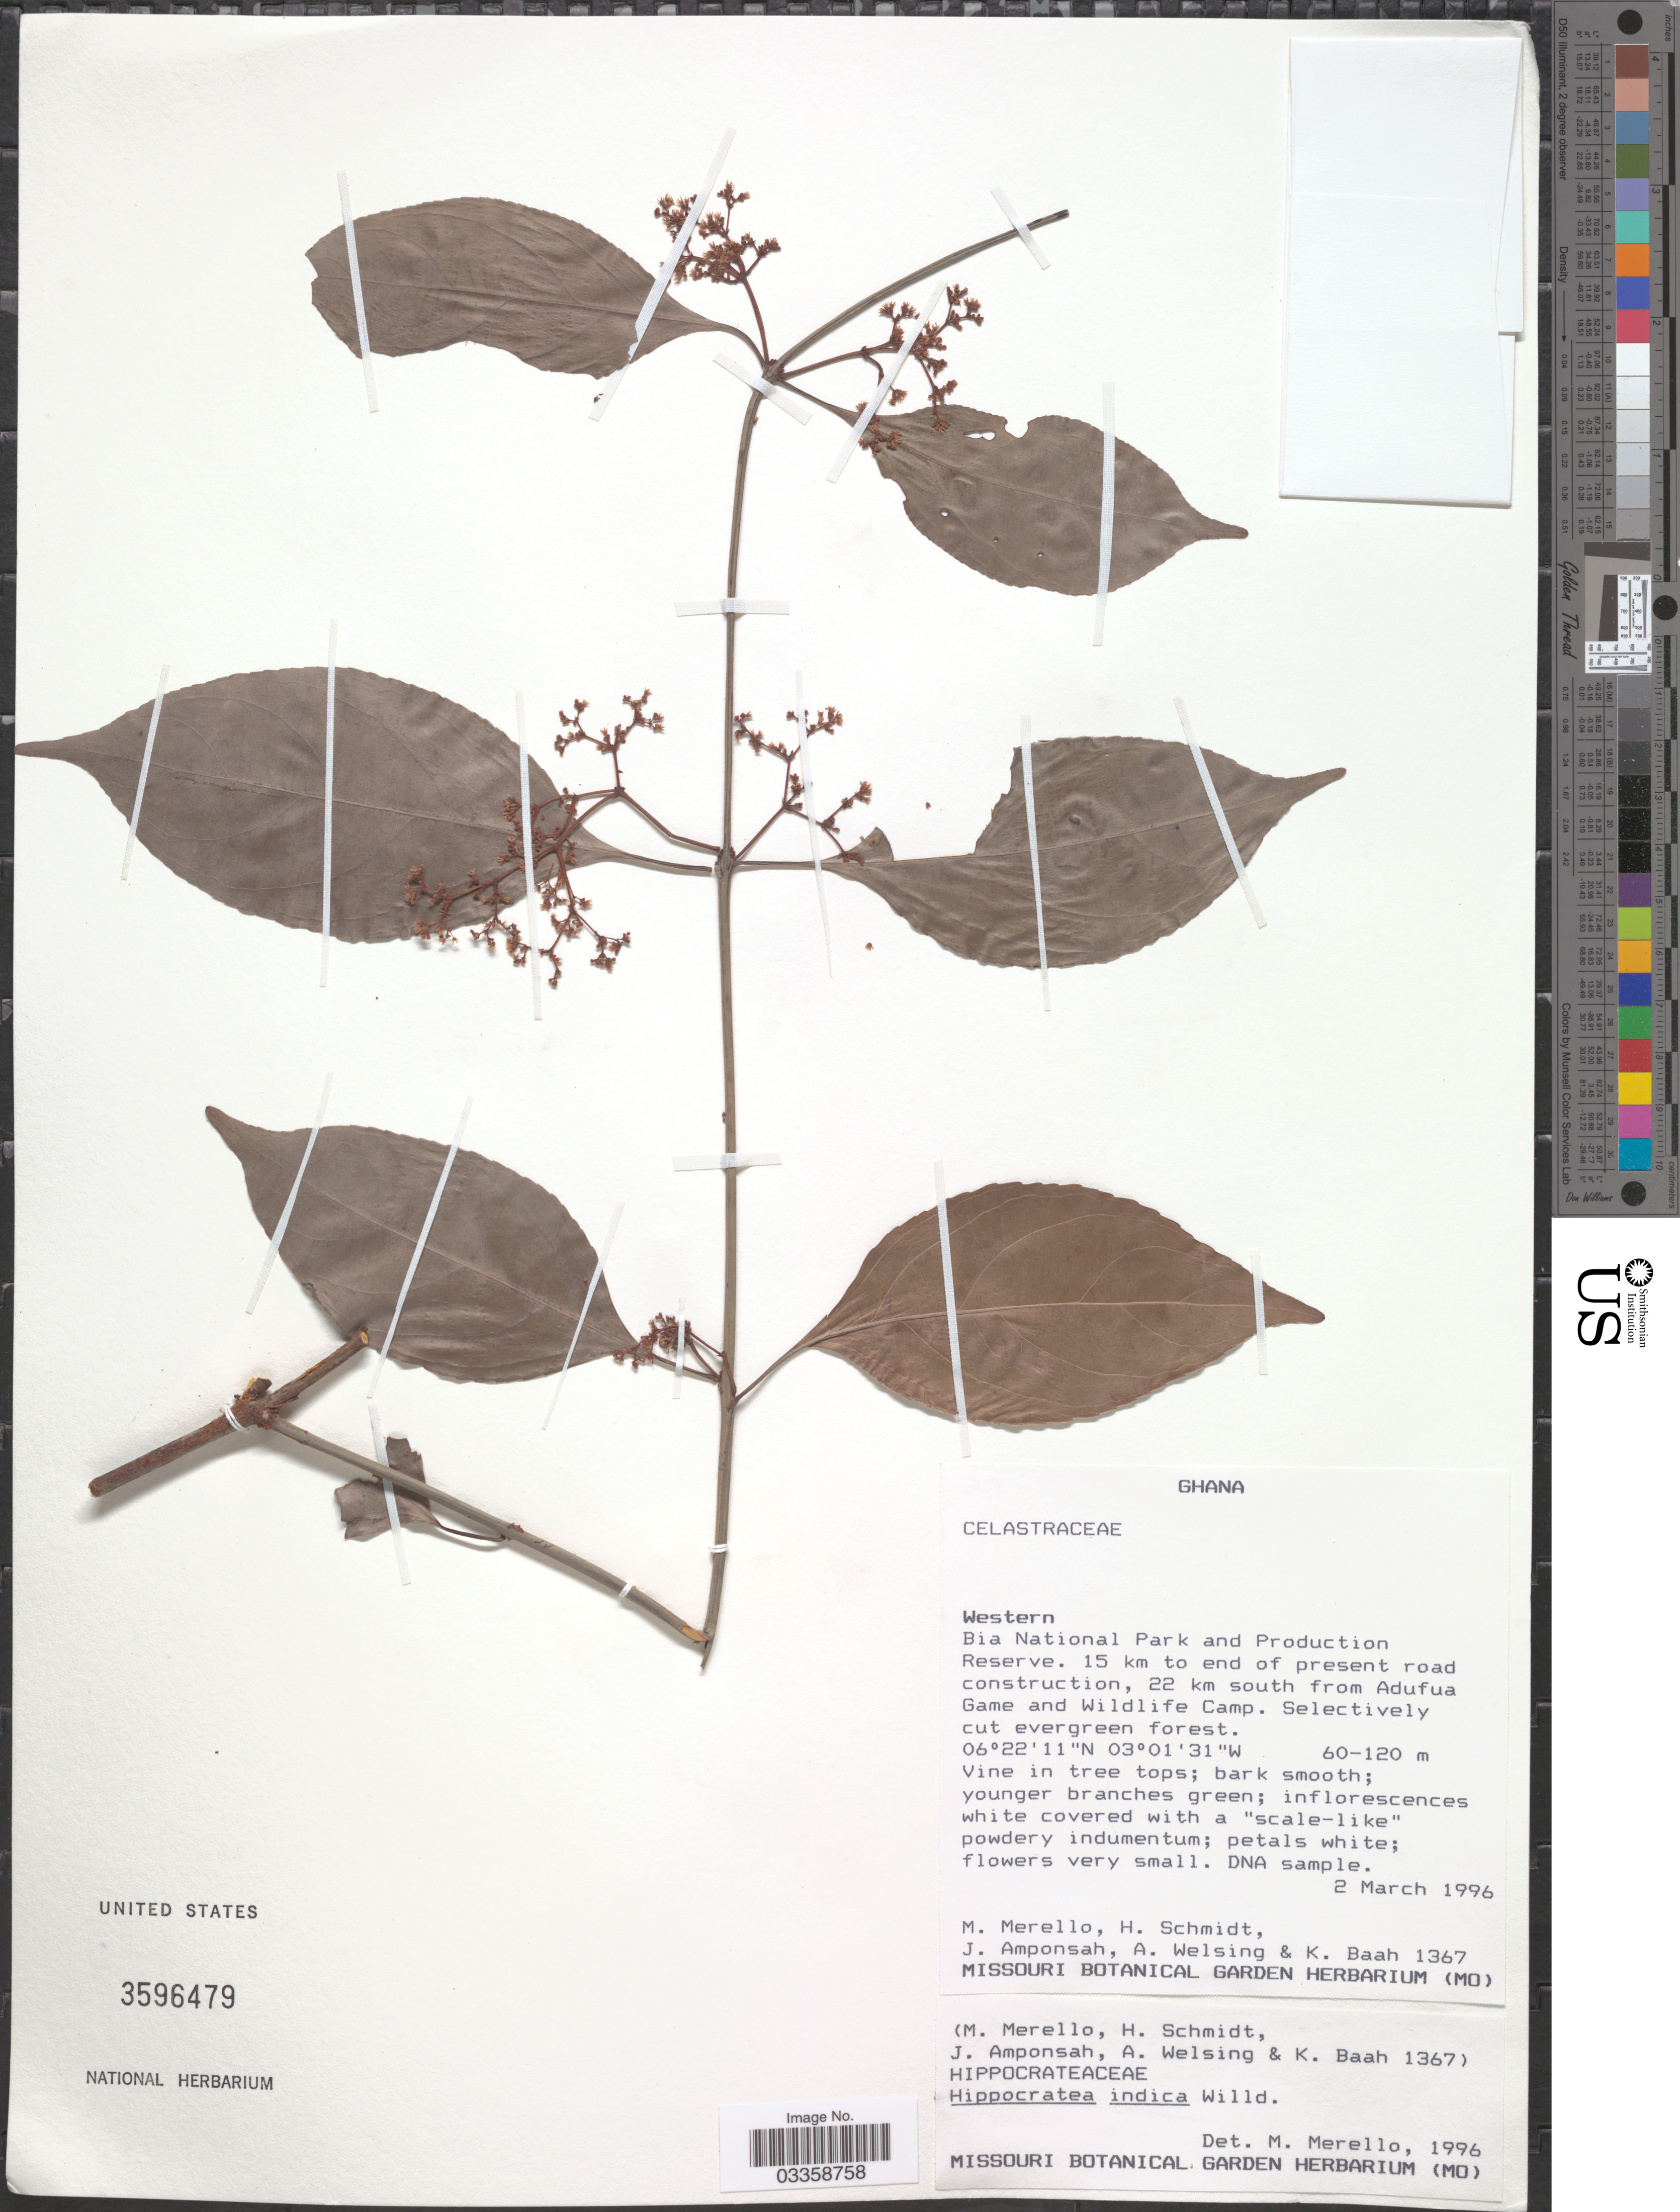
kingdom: Plantae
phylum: Tracheophyta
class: Magnoliopsida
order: Celastrales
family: Celastraceae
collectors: M. Merello, H. Schmidt, J. Amponsah, A. Welsing & K. Baah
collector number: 1367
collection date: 1996-03-02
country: Ghana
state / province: Western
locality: Bia National Park and Production Reserve. 15 km to end of present road construction, 22 km south from Adufua Game and Wildlife Camp.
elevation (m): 60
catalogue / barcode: US 3596479